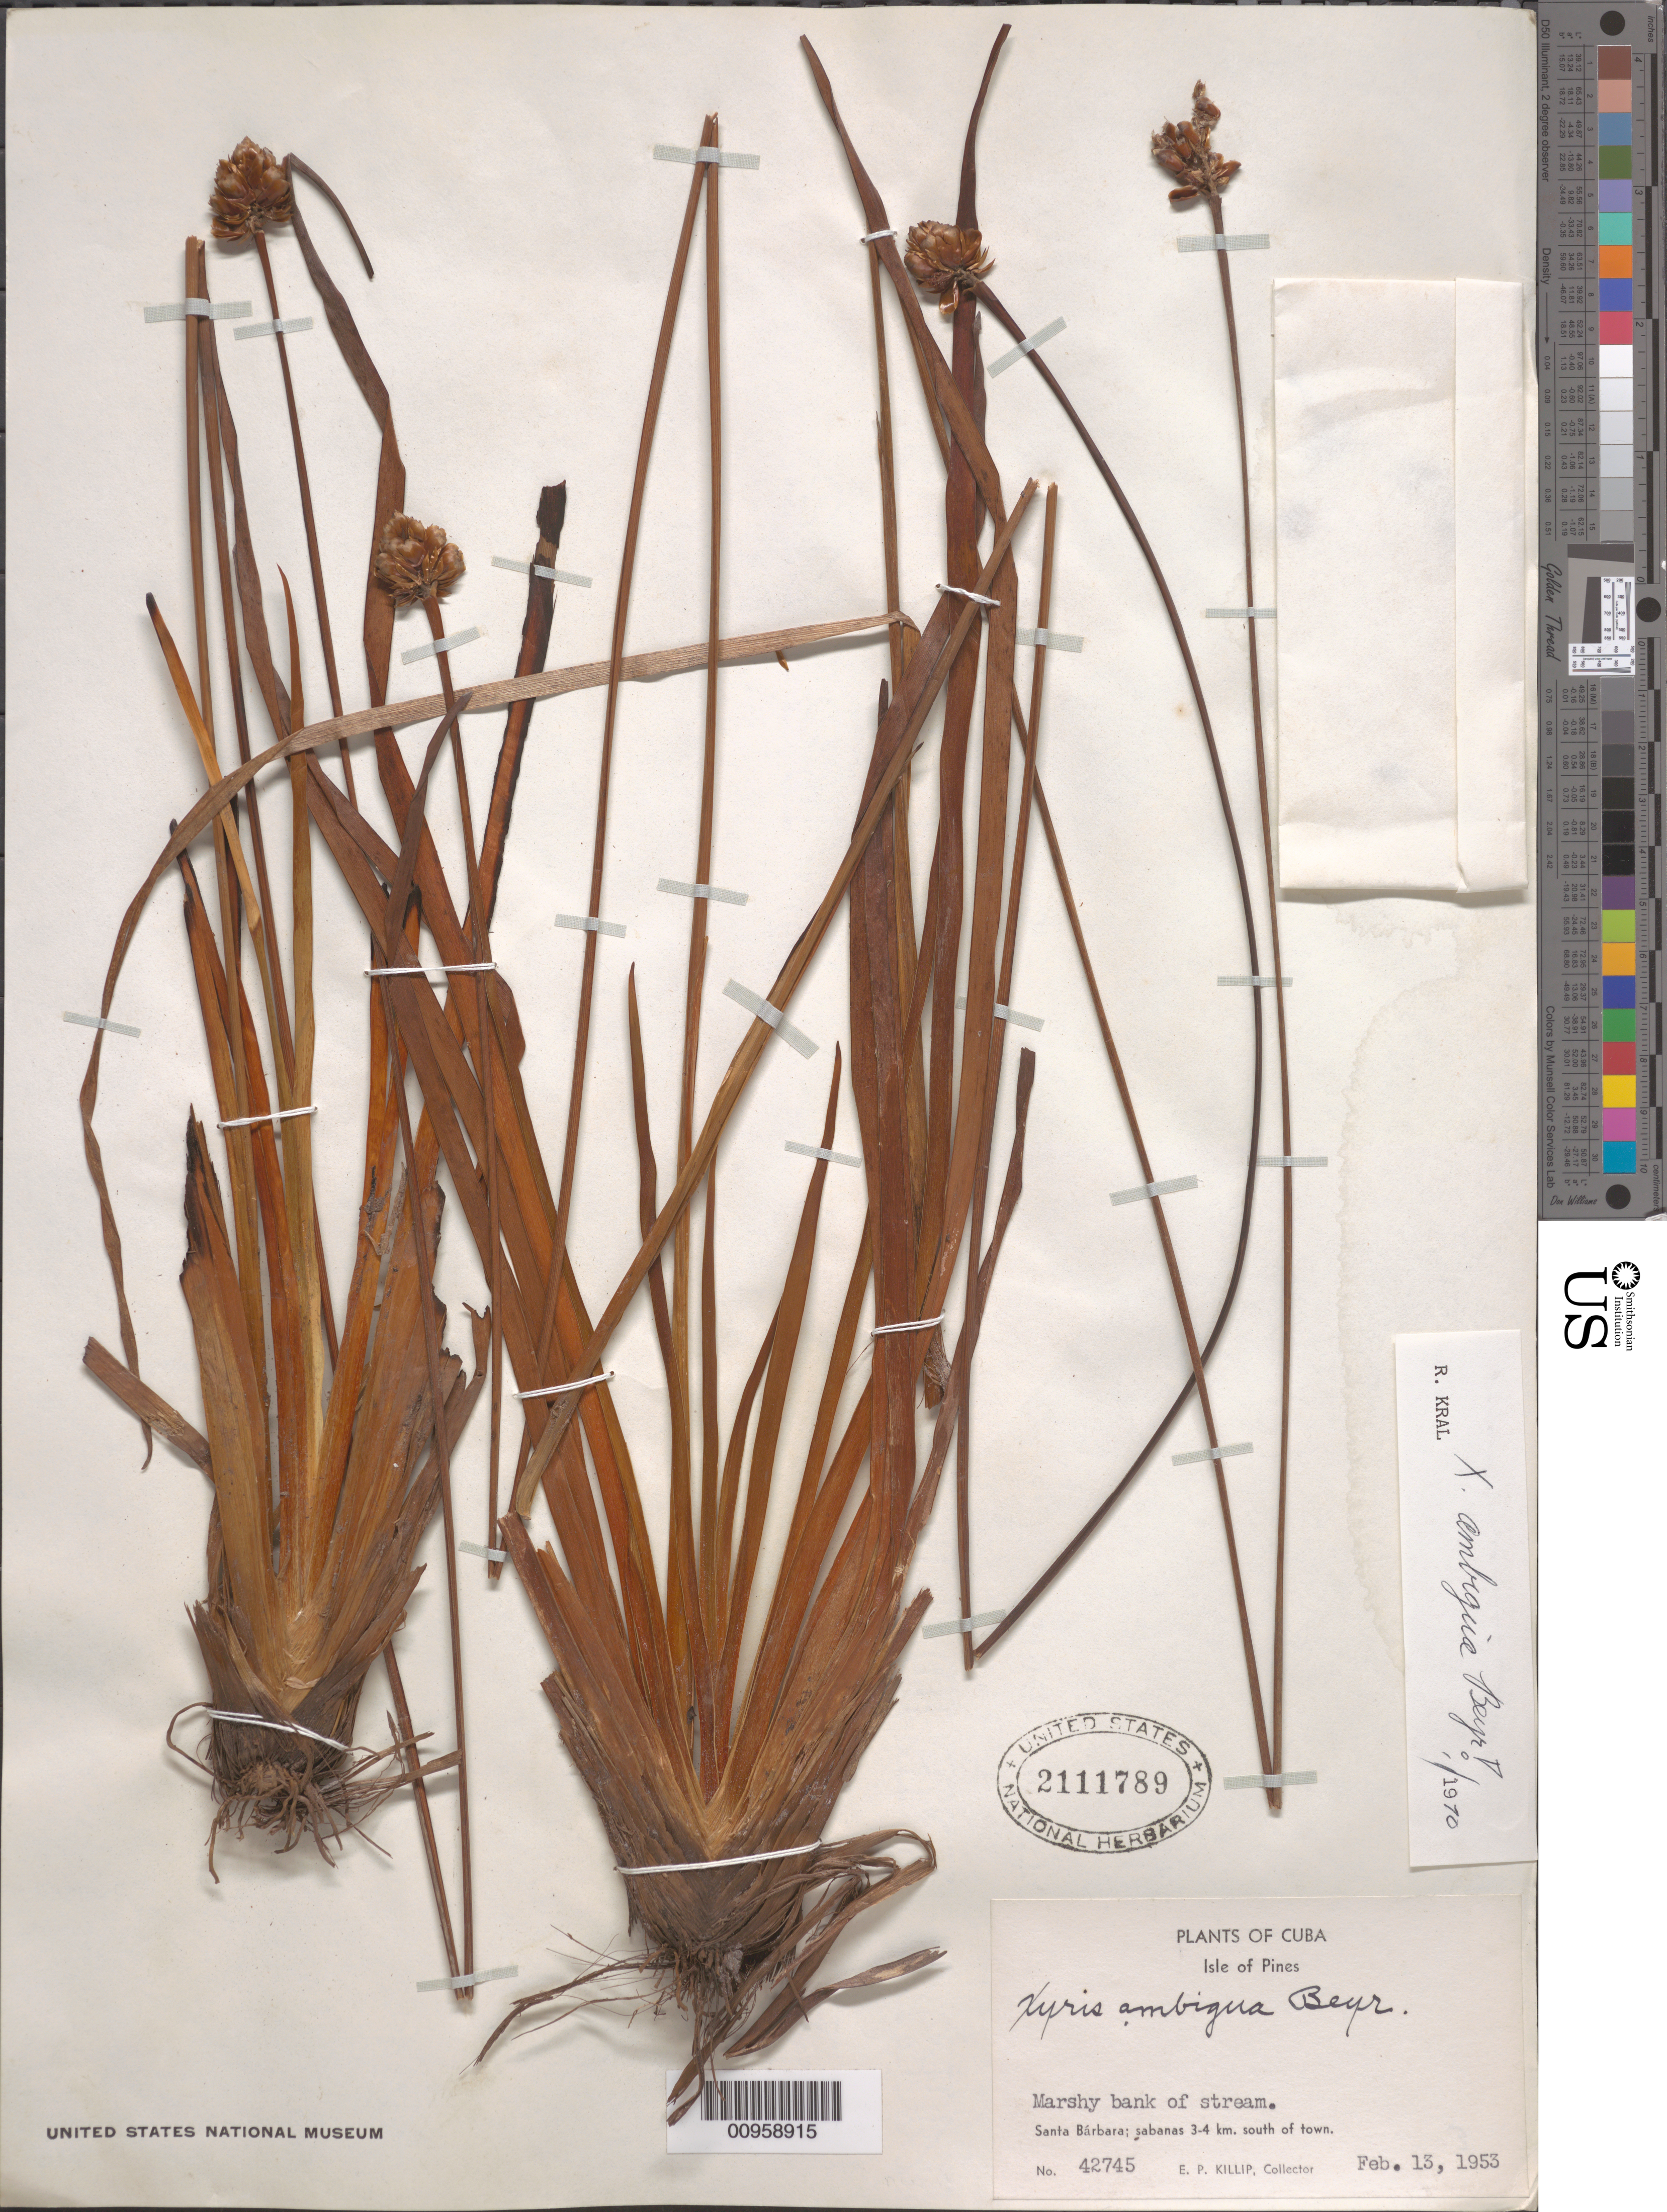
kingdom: Plantae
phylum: Tracheophyta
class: Liliopsida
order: Poales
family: Xyridaceae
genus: Xyris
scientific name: Xyris ambigua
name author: Beyr. ex Kunth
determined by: Kral, Robert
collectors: E. P. Killip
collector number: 42745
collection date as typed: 13 Feb 1953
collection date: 1953-02-13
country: Cuba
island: Isla de la Juventud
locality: Isle of Pines, Santa Bárbara, 3-4 km south of town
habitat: Marshy bank of stream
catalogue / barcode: US 2111789